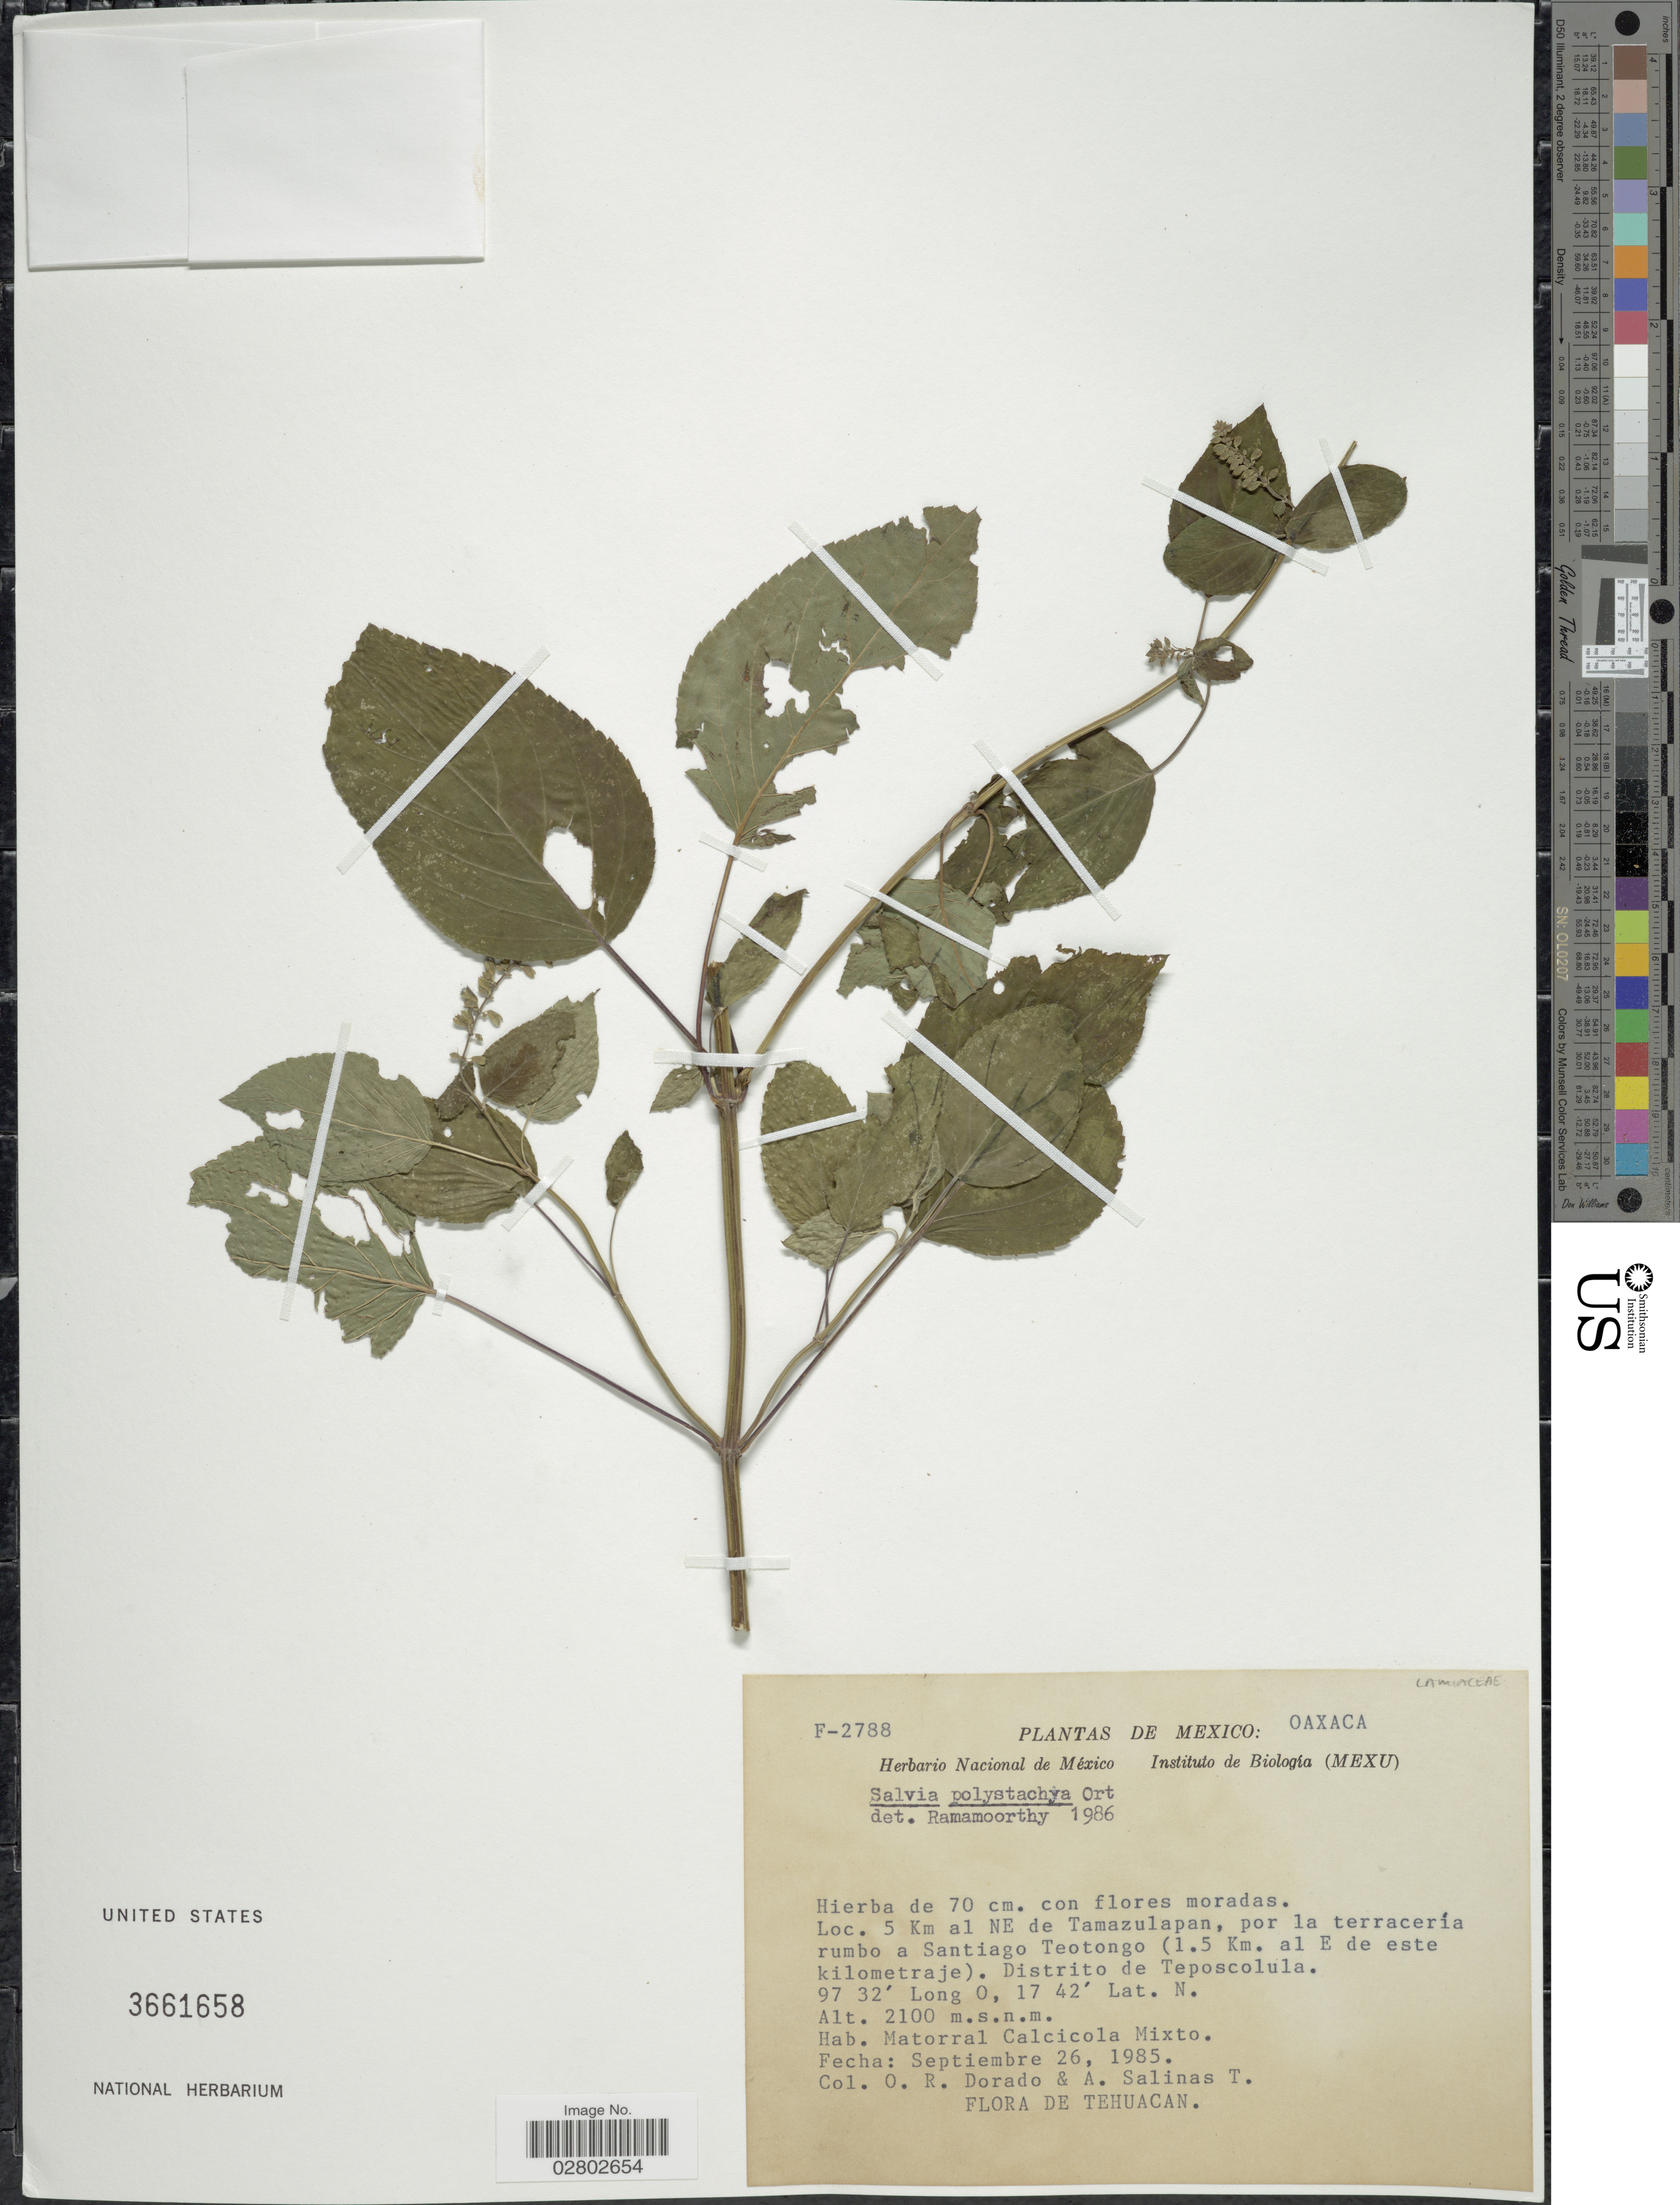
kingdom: Plantae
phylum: Tracheophyta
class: Magnoliopsida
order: Lamiales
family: Lamiaceae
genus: Salvia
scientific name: Salvia polystachya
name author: Cav.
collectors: O. R. Dorado & A. Salinas T.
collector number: F-2788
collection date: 1985-09-26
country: Mexico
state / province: Oaxaca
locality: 5 Km al NE de Tamazulapan, por la terracería rumbo a Santiago Teotongo (1.5 Km. al E de este kilometraje). Distrito de Teposcolula. Tehuacan.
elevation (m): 2100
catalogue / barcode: US 3661658